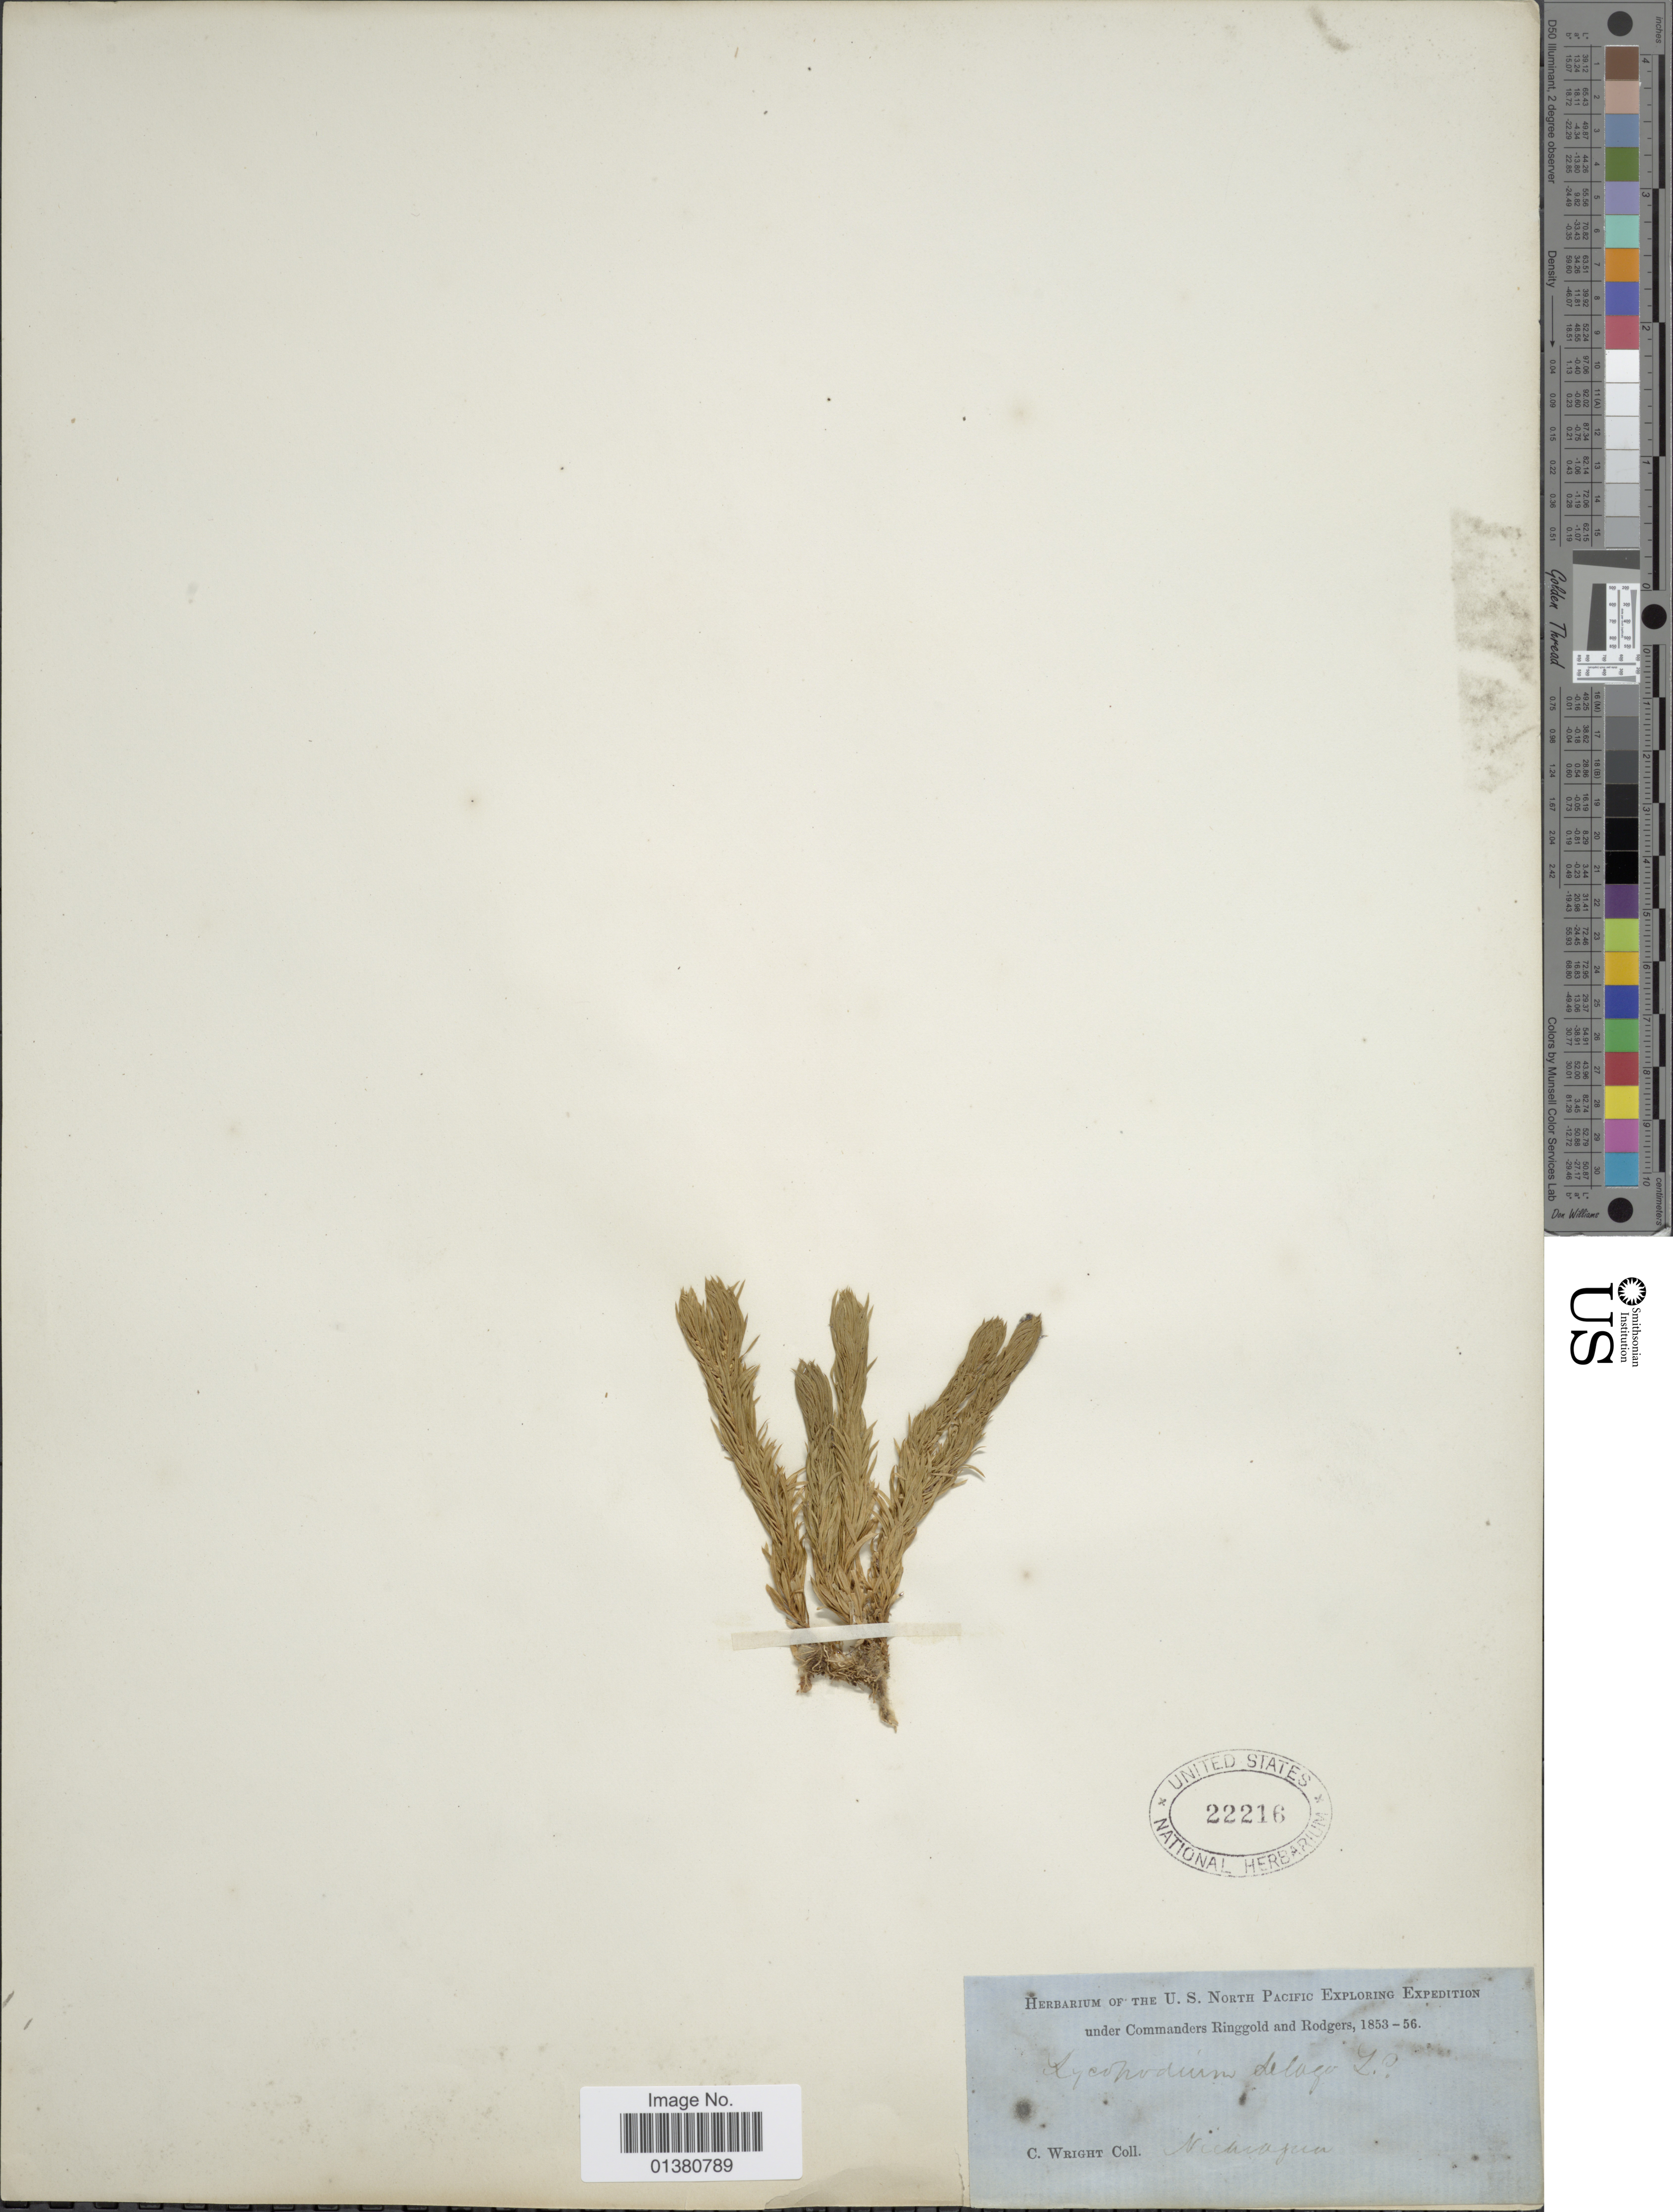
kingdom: Plantae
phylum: Tracheophyta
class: Lycopodiopsida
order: Lycopodiales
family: Lycopodiaceae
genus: Phlegmariurus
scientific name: Phlegmariurus dichotomus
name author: (Jacq.) W.H. Wagner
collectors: C. Wright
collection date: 1853/1856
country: Nicaragua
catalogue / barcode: US 22216